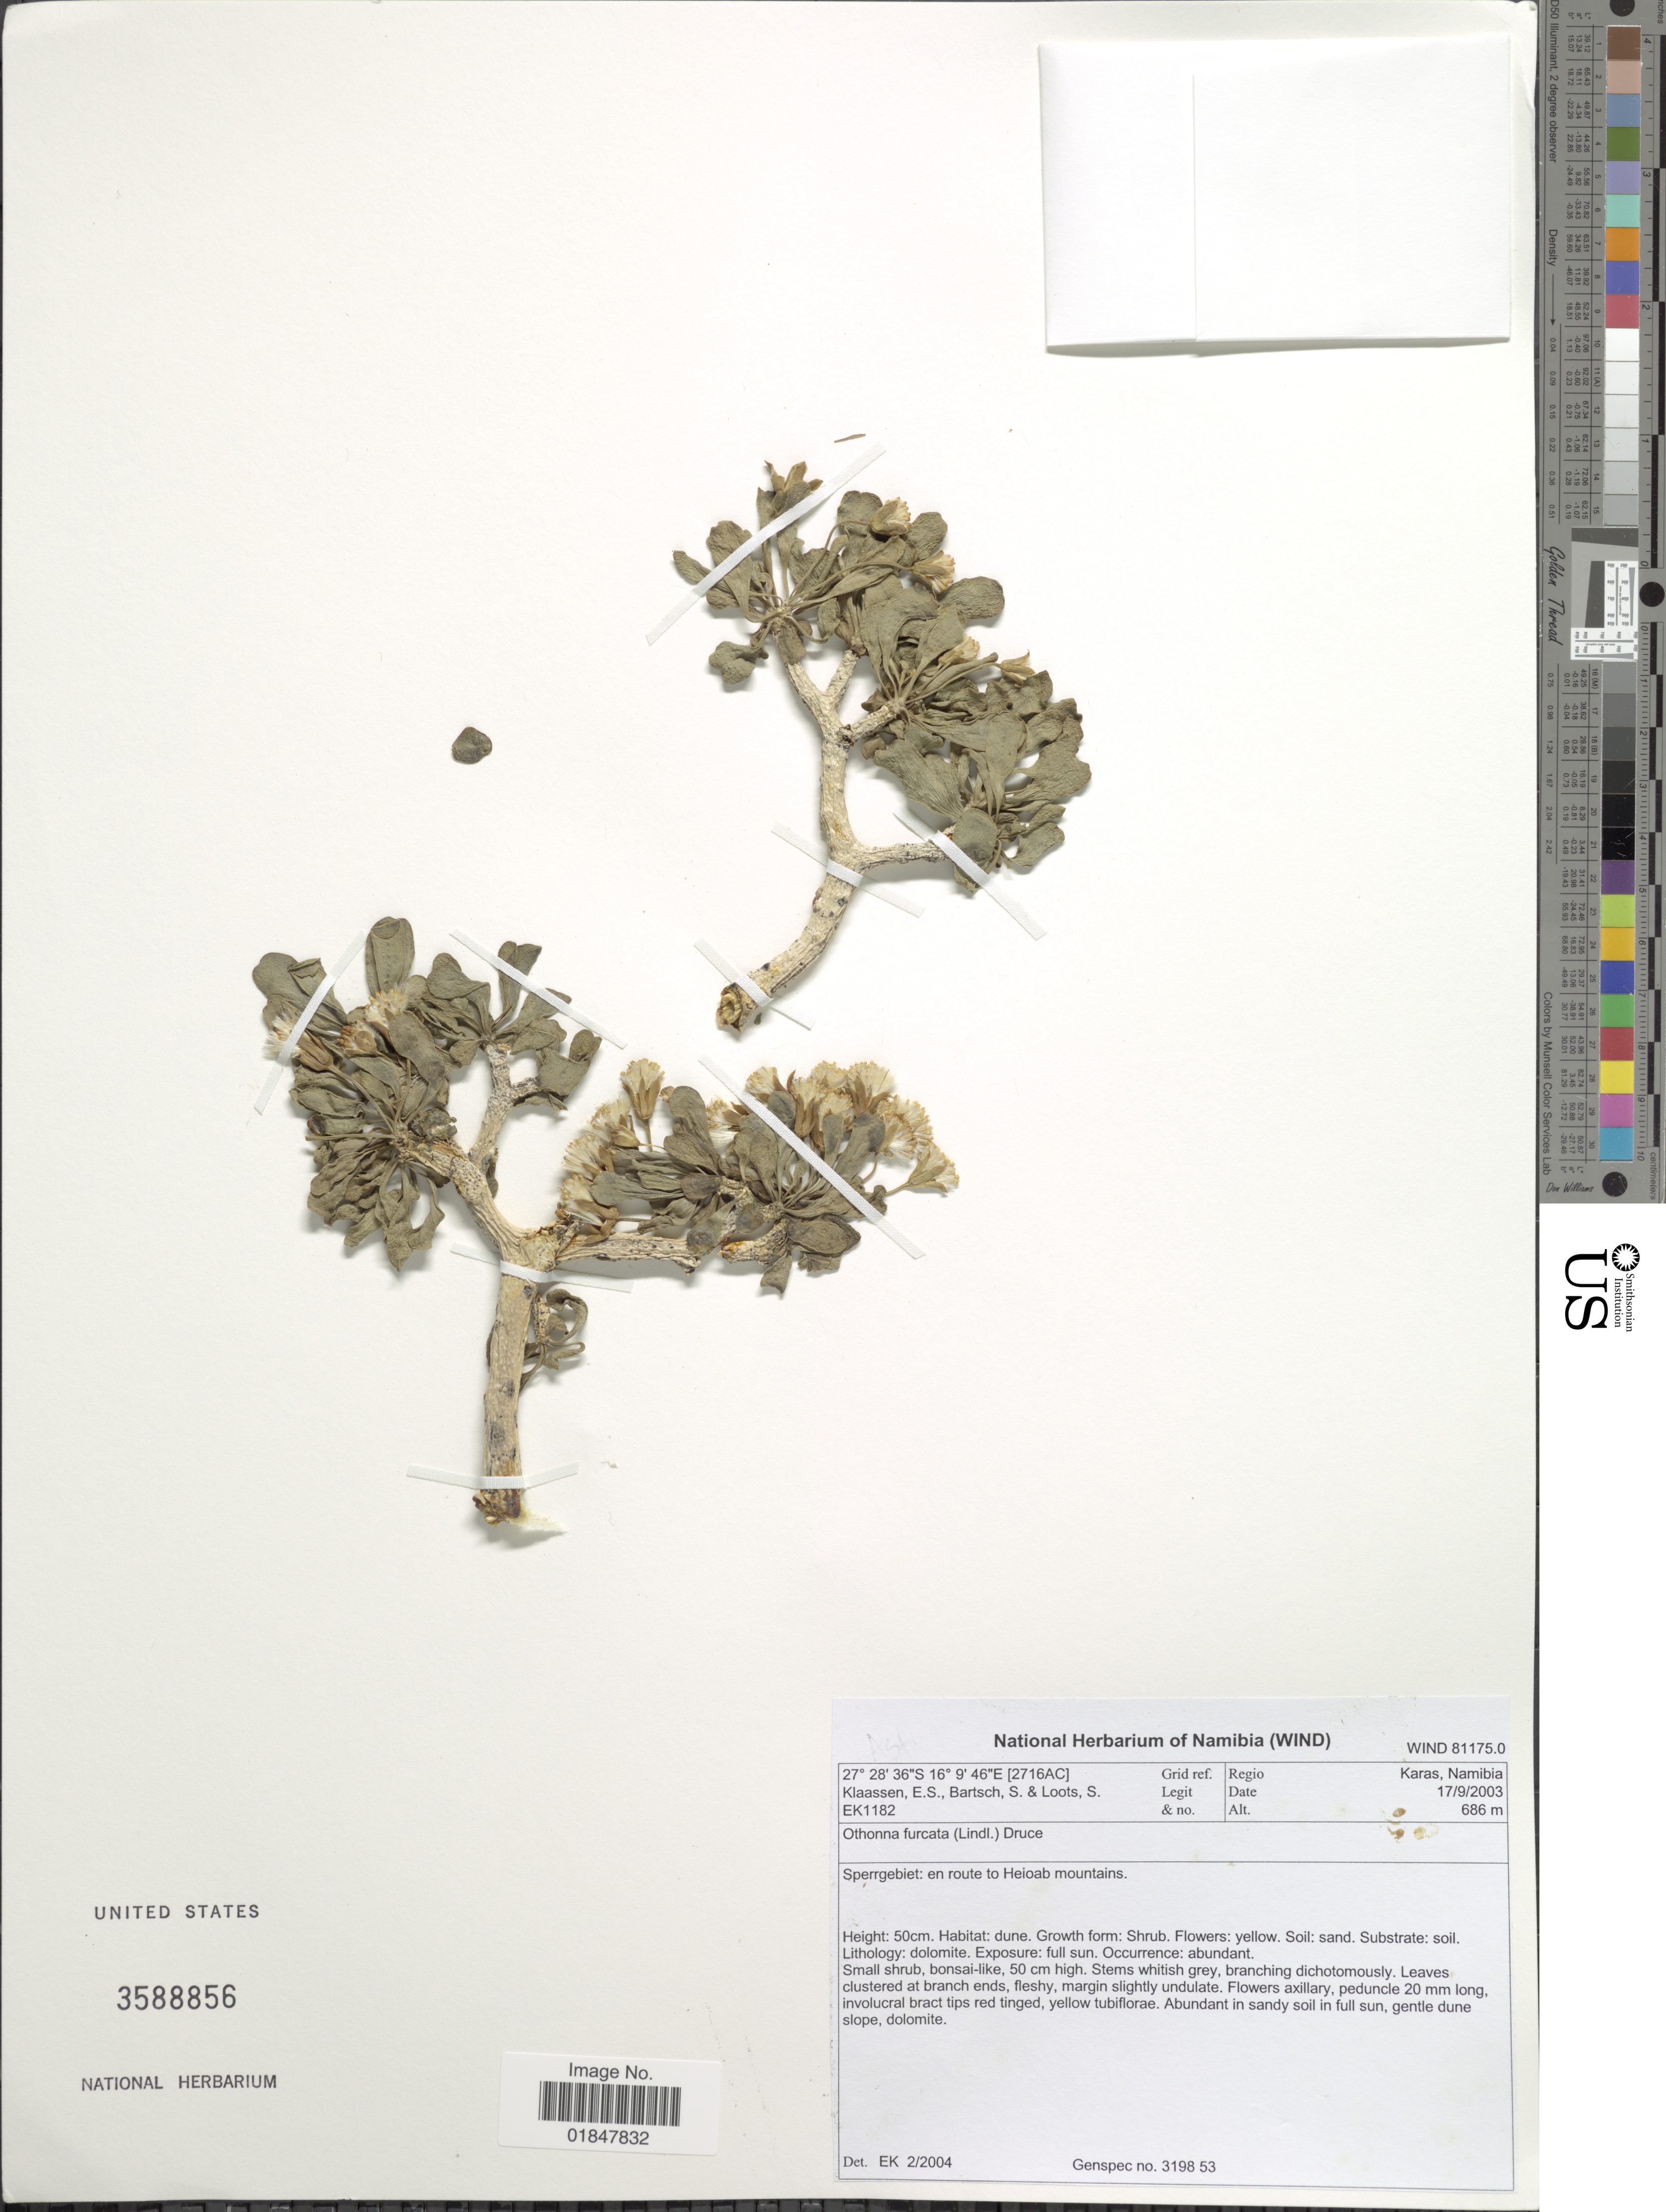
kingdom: Plantae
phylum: Tracheophyta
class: Magnoliopsida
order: Asterales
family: Asteraceae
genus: Othonna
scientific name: Othonna furcata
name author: (Lindl.) Druce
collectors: E. S. Klaassen, S. Bartsch & S. Loots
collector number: EK1182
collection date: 2003-09-17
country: Namibia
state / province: Karas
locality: Sperrgebiet: en route to Heioab mountains (2716AC)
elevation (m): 686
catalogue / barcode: US 3588856